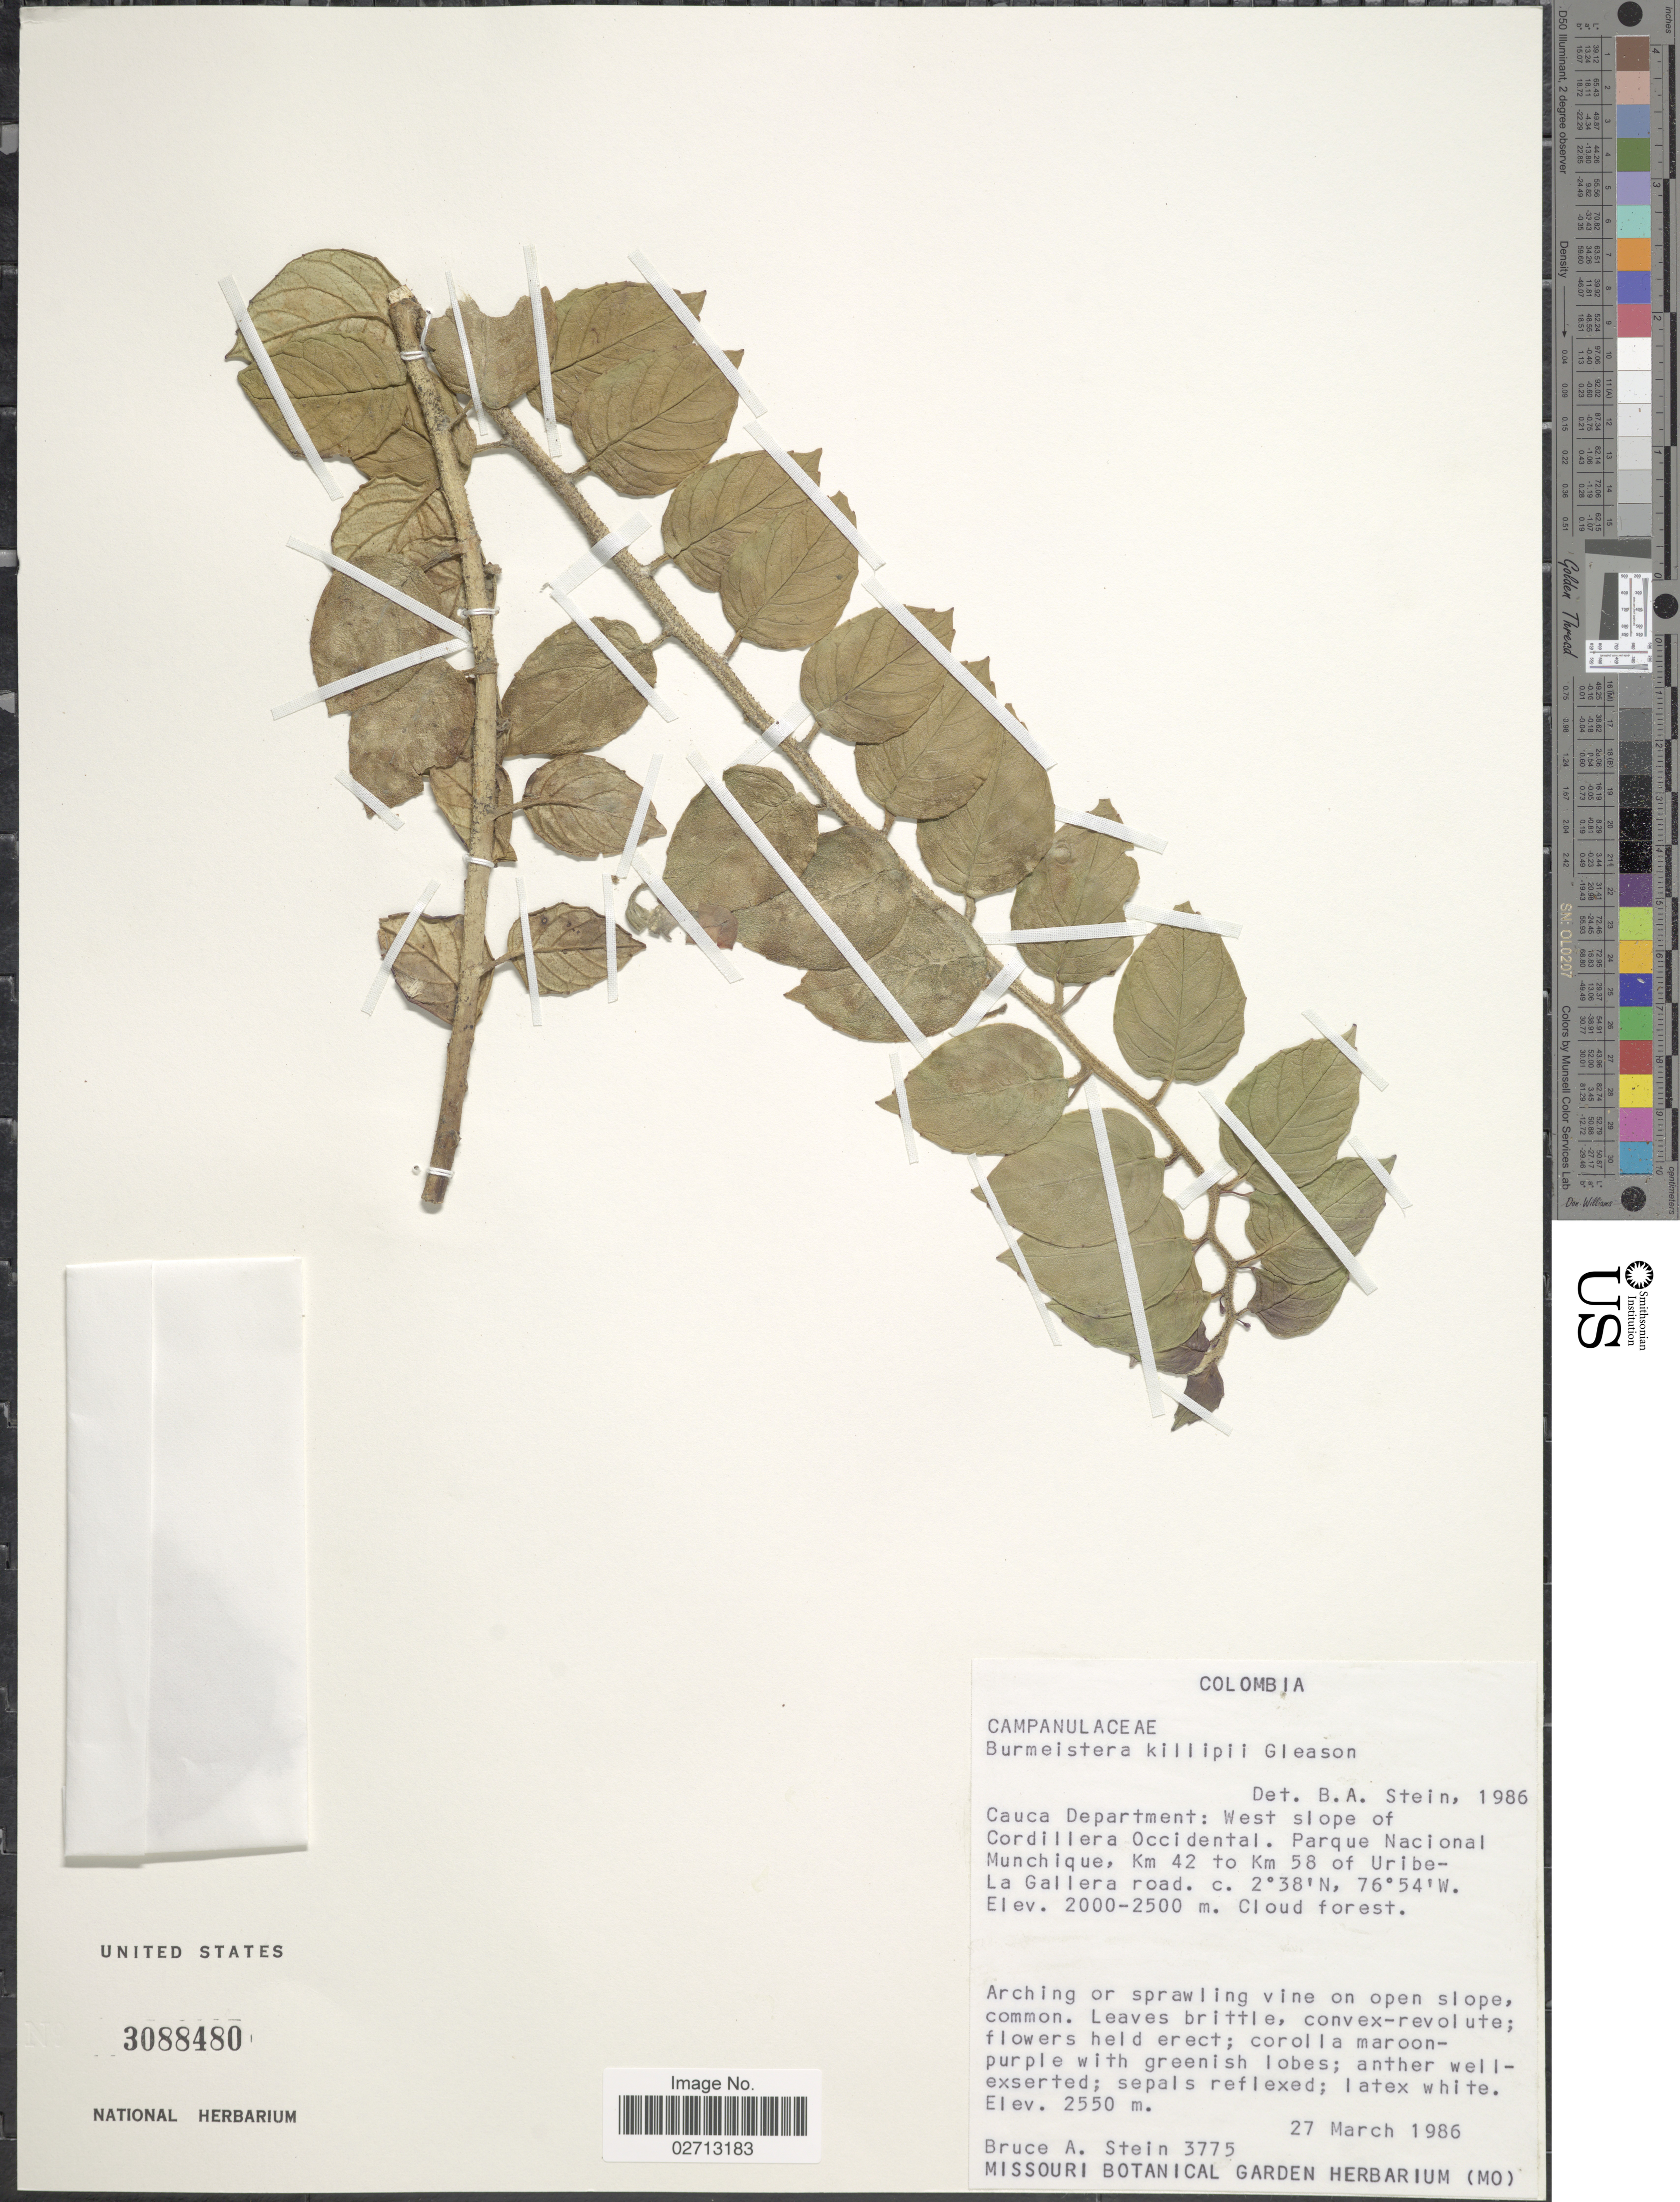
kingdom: Plantae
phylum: Tracheophyta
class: Magnoliopsida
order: Asterales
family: Campanulaceae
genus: Burmeistera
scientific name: Burmeistera killipii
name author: Gleason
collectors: B. A. Stein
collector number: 3775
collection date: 1986-03-27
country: Colombia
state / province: Cauca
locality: Cauca Department: West slope of Cordillera Occidental. Parque Nacional Munchique, Km 42 to Km 58 of Uribe-La Gallera road.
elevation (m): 2000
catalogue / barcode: US 3088480